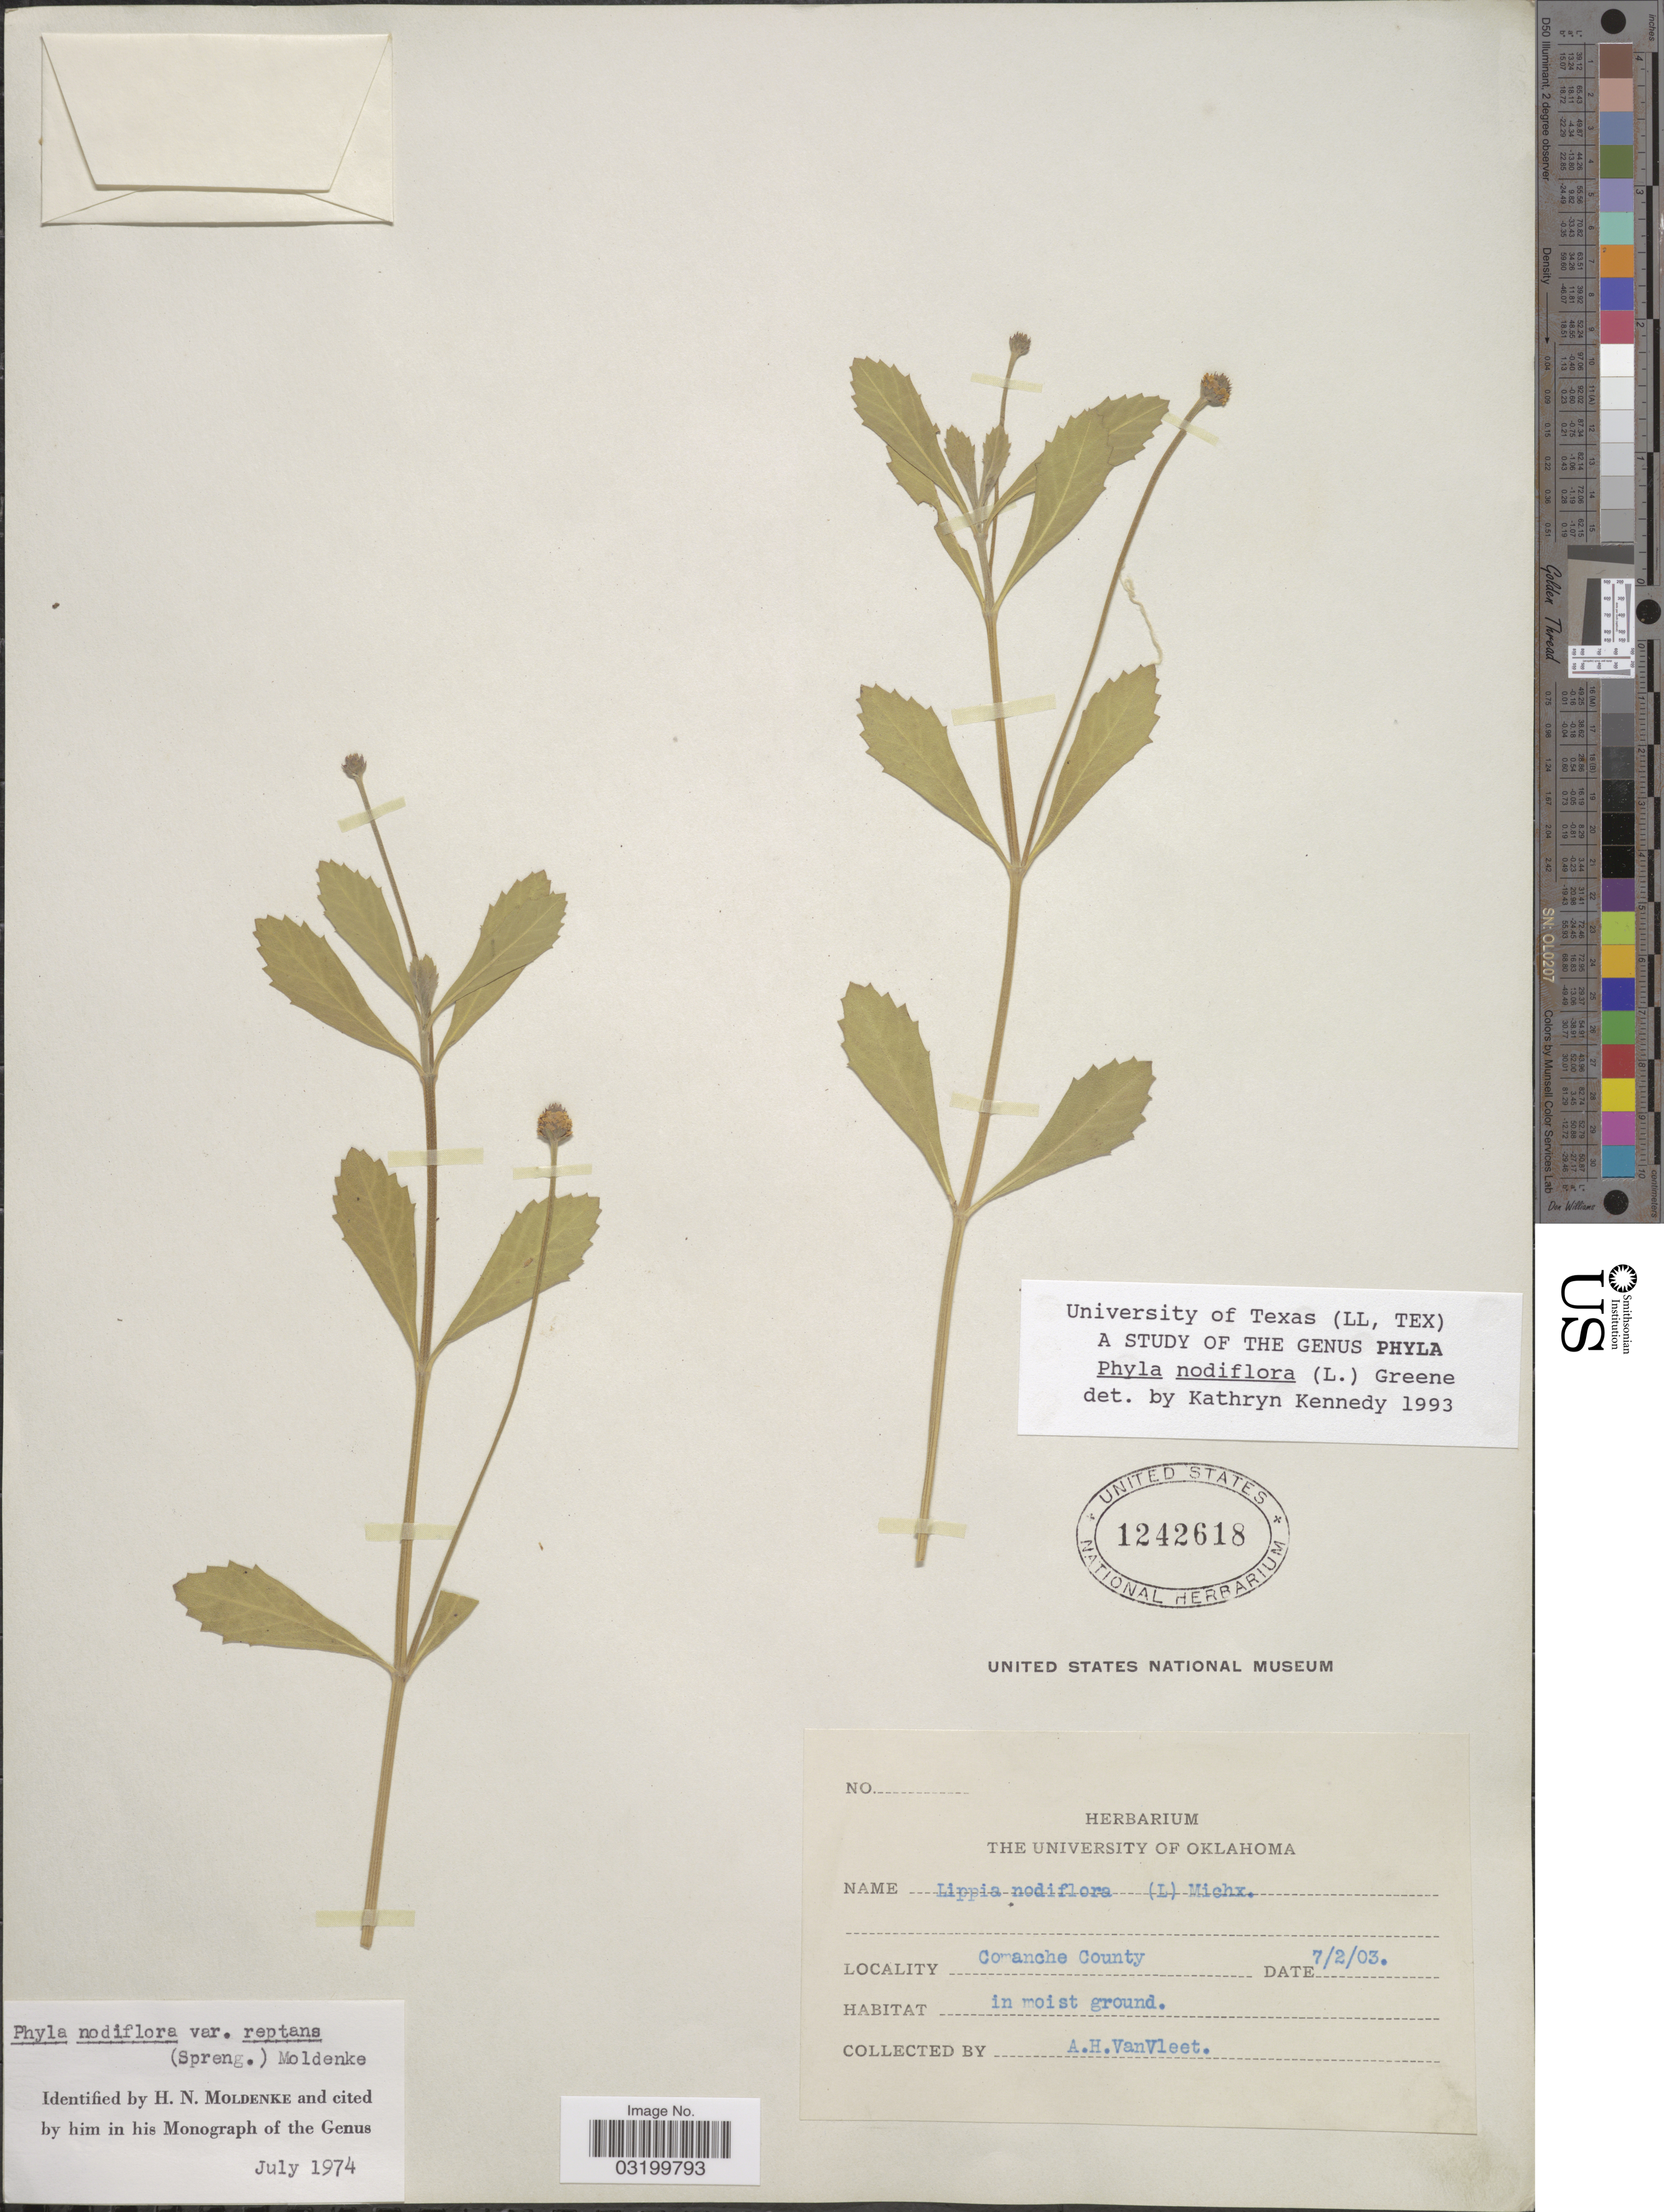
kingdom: Plantae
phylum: Tracheophyta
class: Magnoliopsida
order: Lamiales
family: Verbenaceae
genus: Phyla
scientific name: Phyla nodiflora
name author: (L.) Greene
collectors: A. H. Van Vleet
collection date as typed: Transcribed d/m/y: 2/7/3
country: United States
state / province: Oklahoma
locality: Comanche County.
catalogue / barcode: US 1242618